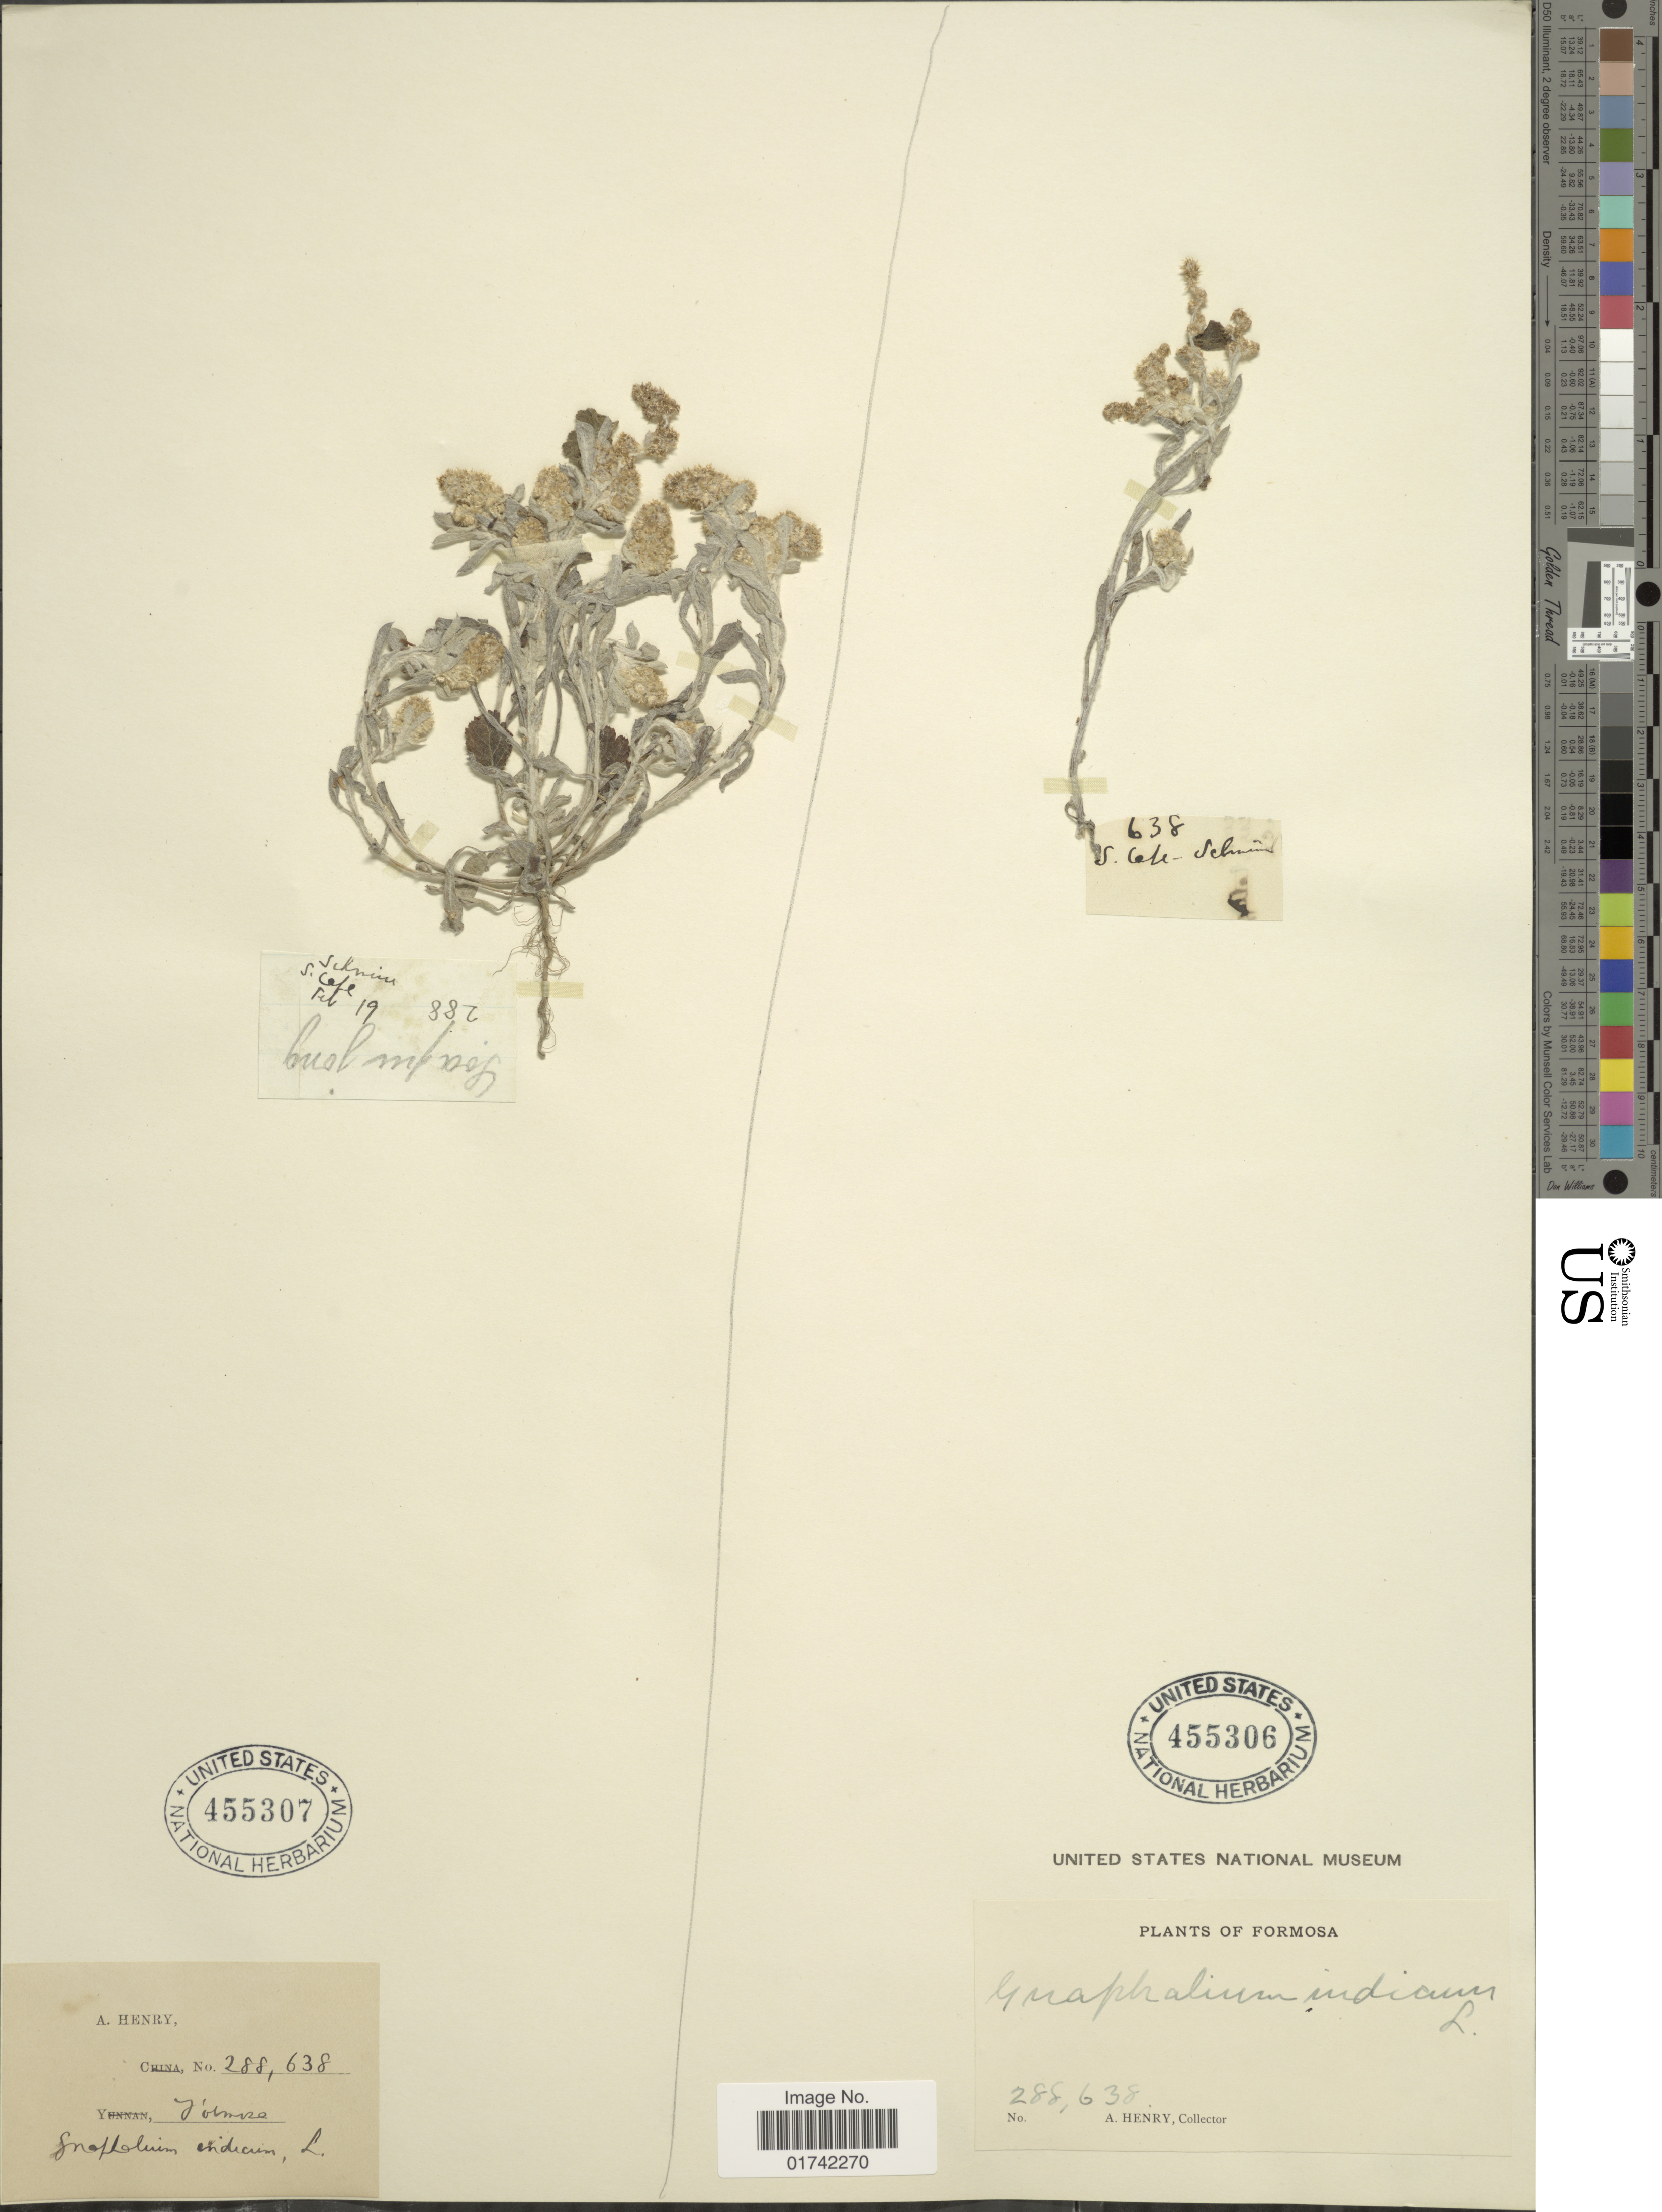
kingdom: Plantae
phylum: Tracheophyta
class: Magnoliopsida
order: Asterales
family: Asteraceae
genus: Helichrysum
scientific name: Helichrysum indicum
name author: (L.) Grierson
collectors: A. Henry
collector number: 288/ 638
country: Taiwan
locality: Formosa, S. Cape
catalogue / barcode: US 455306-2